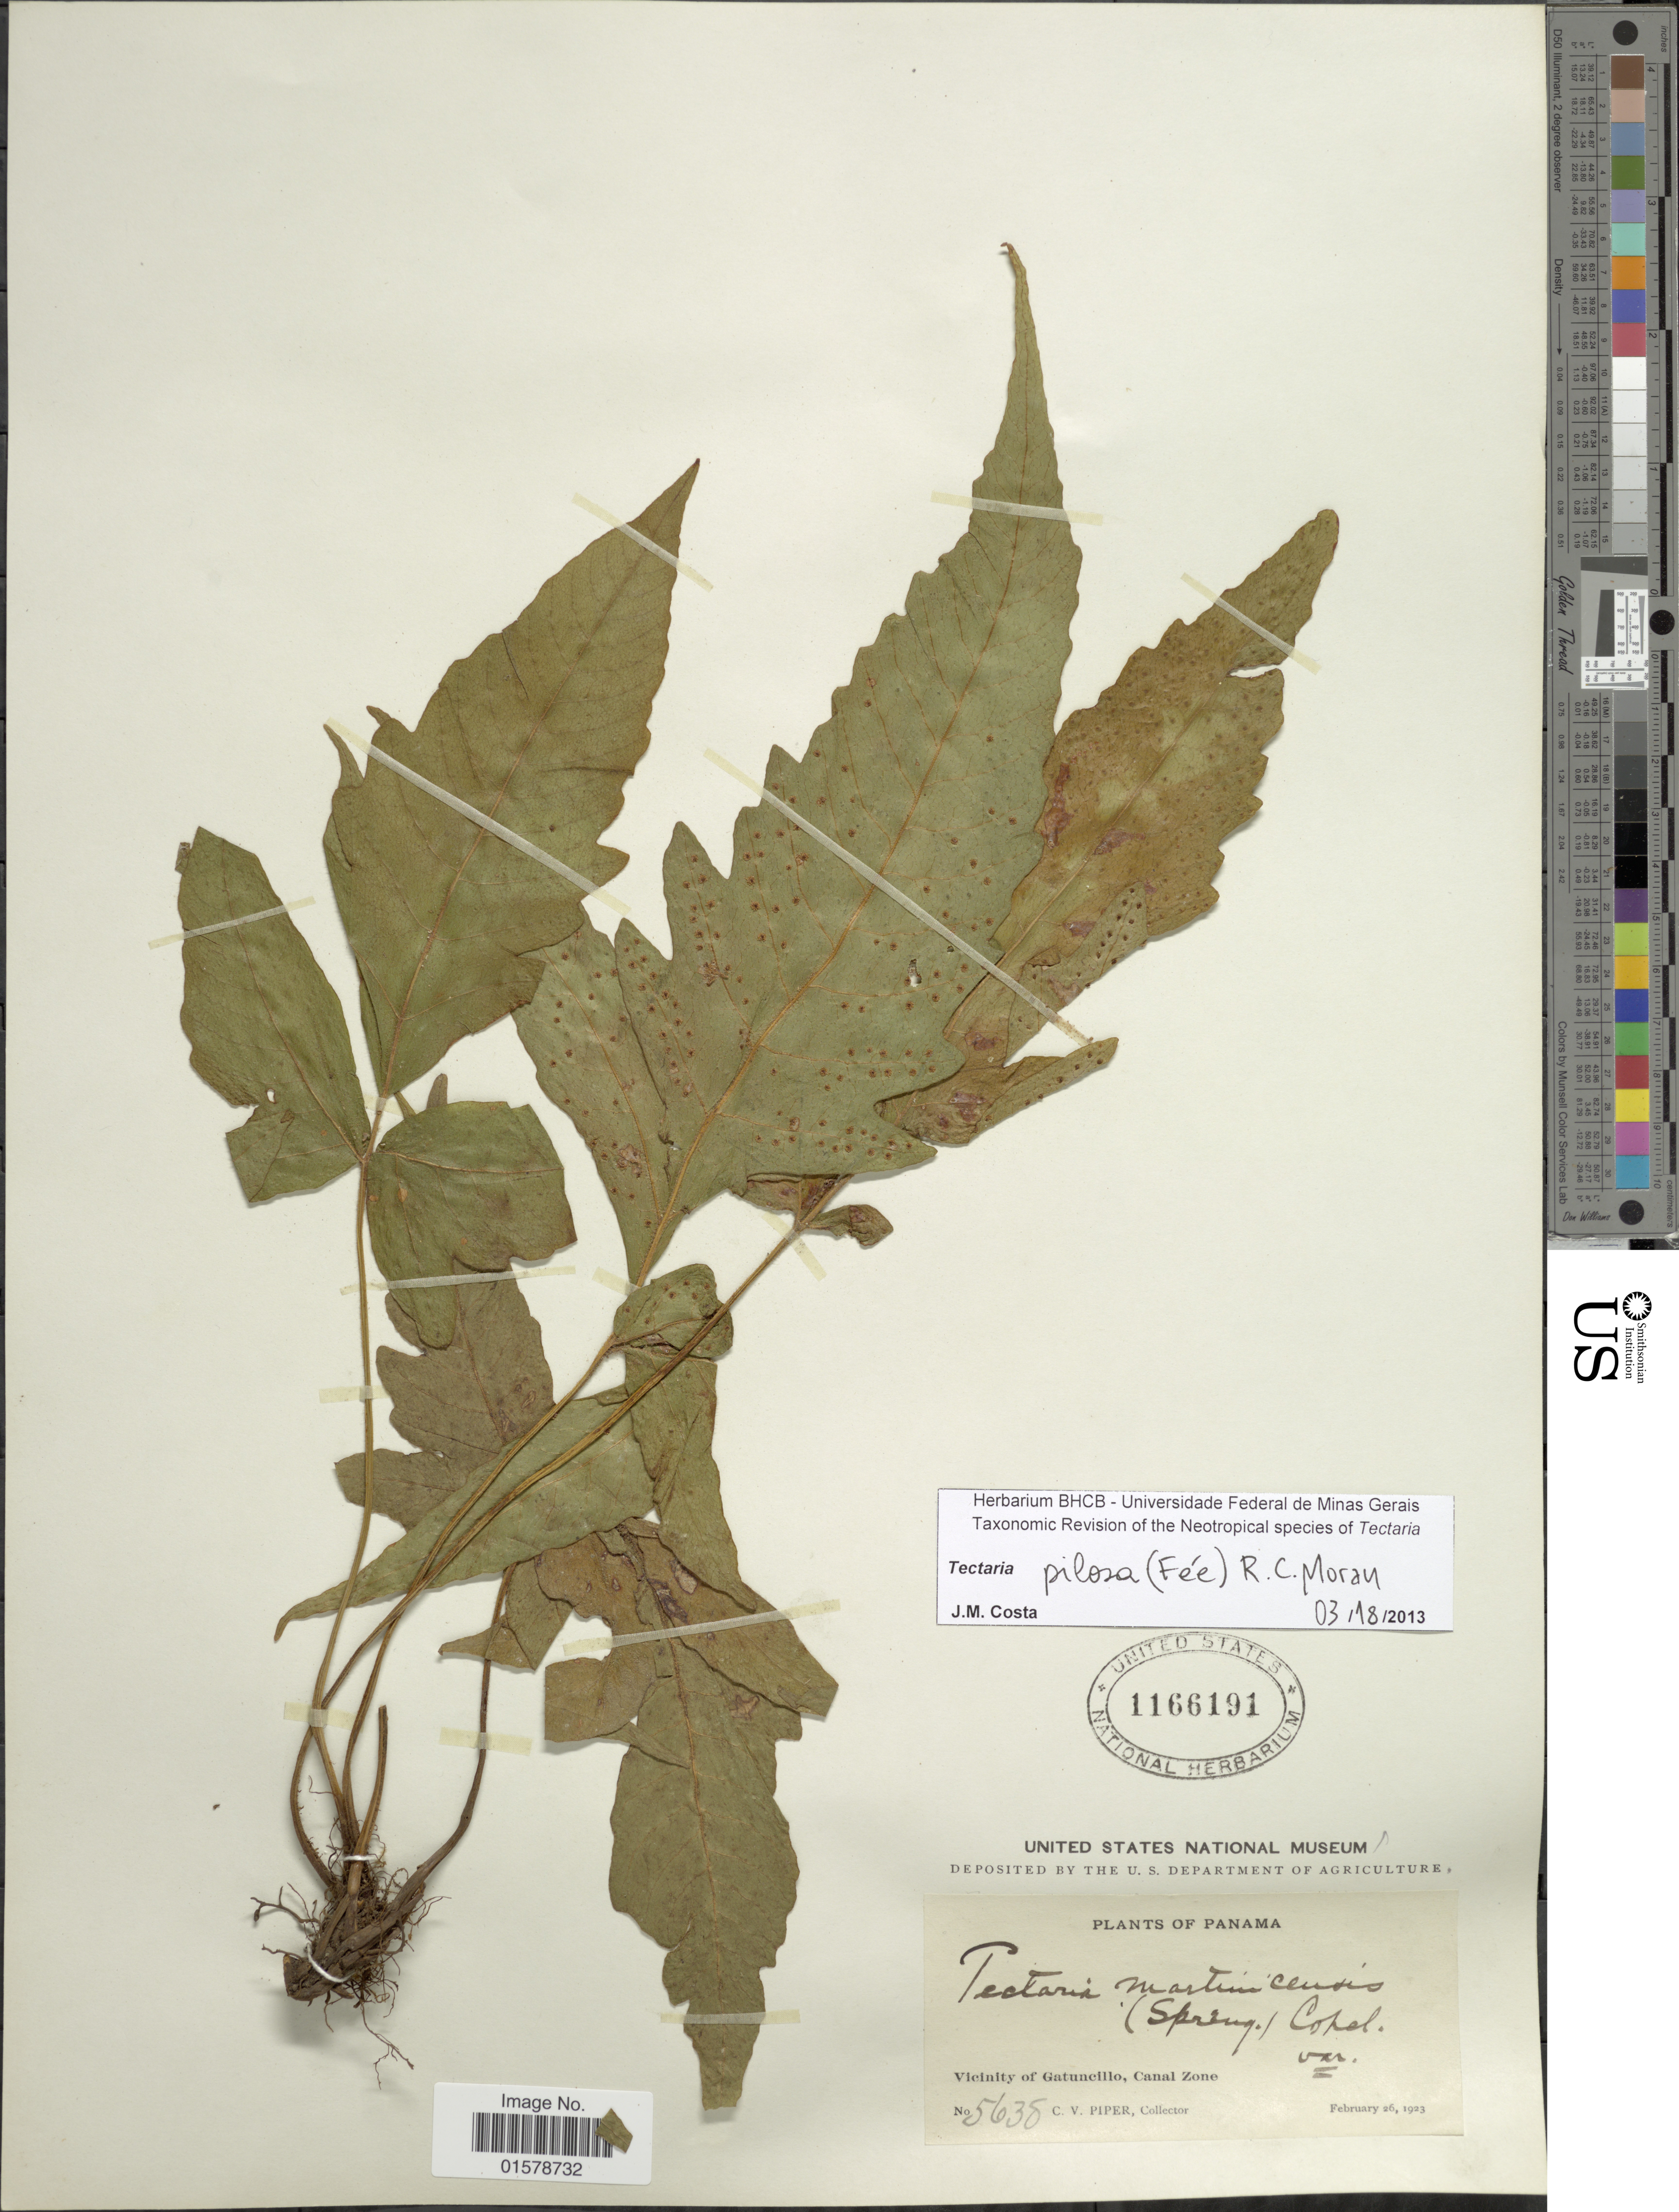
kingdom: Plantae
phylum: Tracheophyta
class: Polypodiopsida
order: Polypodiales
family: Tectariaceae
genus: Tectaria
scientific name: Tectaria pilosa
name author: (Fée) Maxon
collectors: C. V. Piper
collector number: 5638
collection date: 1923-02-26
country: Panama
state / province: Colón / Panamá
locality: Panama, Vicinity of Gatuncillo, Canal Zone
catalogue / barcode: US 1166191